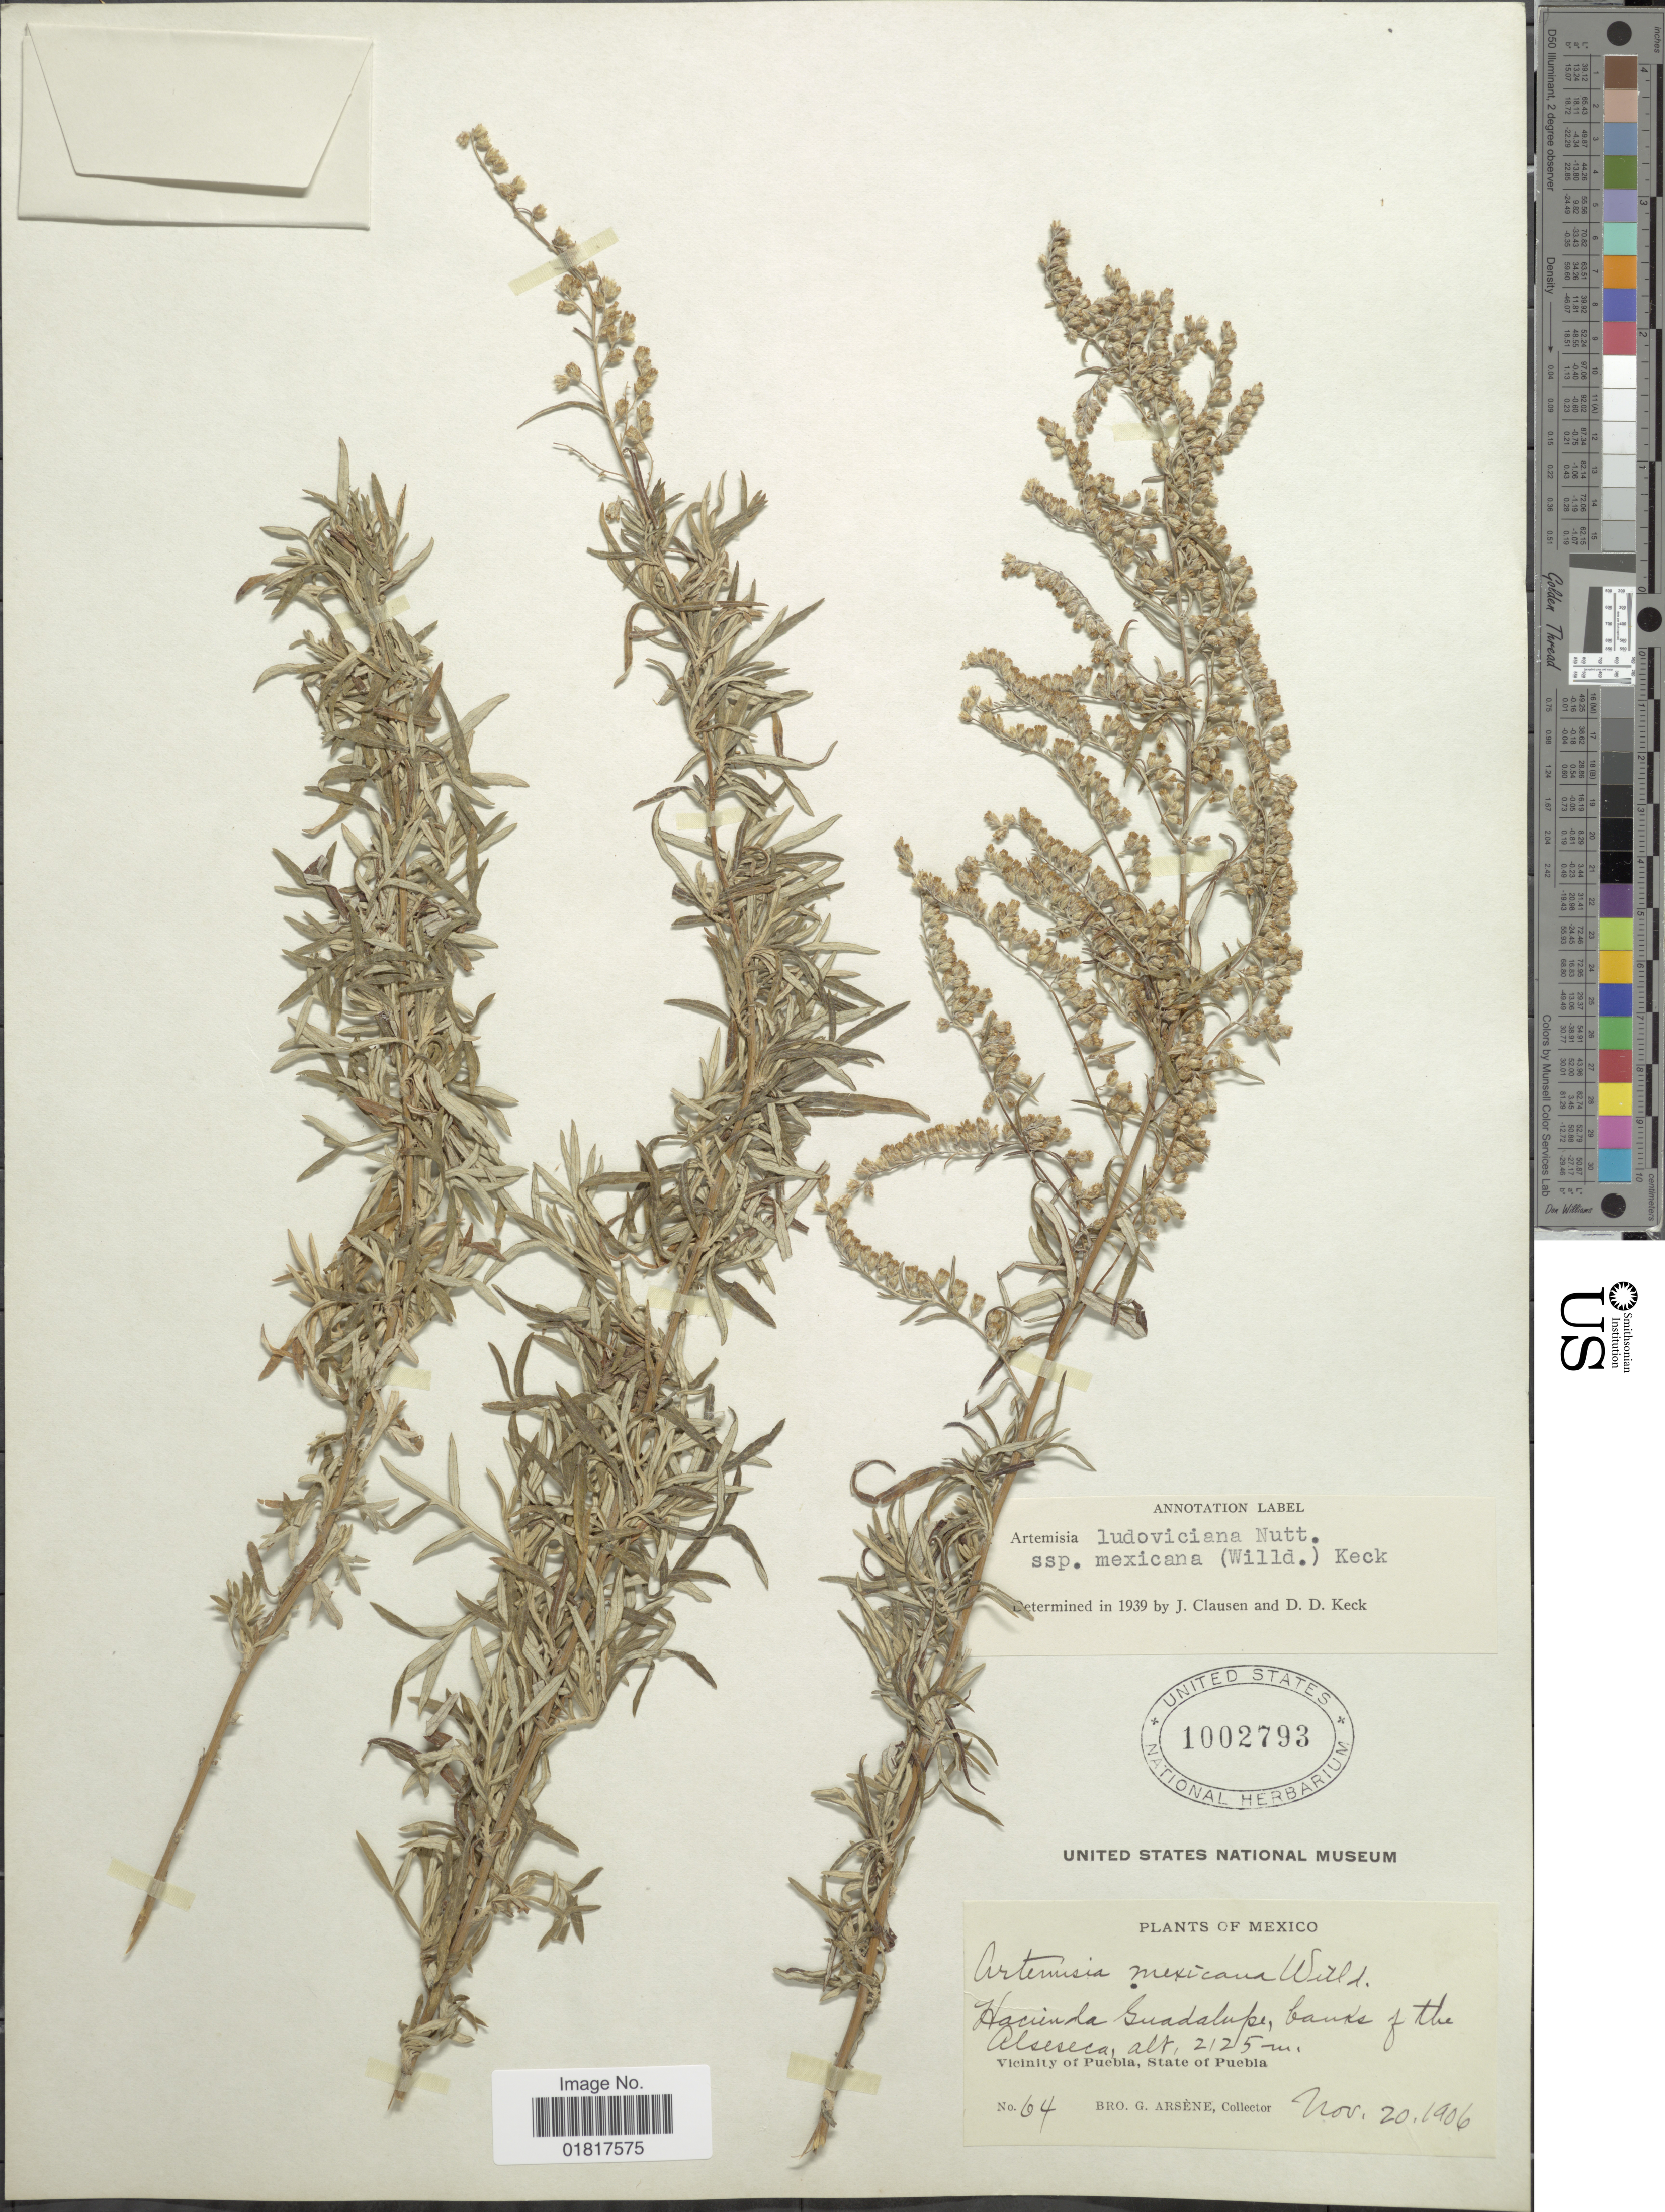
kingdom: Plantae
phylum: Tracheophyta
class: Magnoliopsida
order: Asterales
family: Asteraceae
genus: Artemisia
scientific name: Artemisia ludoviciana subsp. mexicana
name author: (Willd. ex Spreng.) D.D. Keck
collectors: Bro. G. Arsène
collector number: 64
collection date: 1906-11-20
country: Mexico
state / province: Puebla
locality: Hacienda Guadalupe, banks of the Alseseca, Vicinity of Puebla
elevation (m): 2125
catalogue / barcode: US 1002793